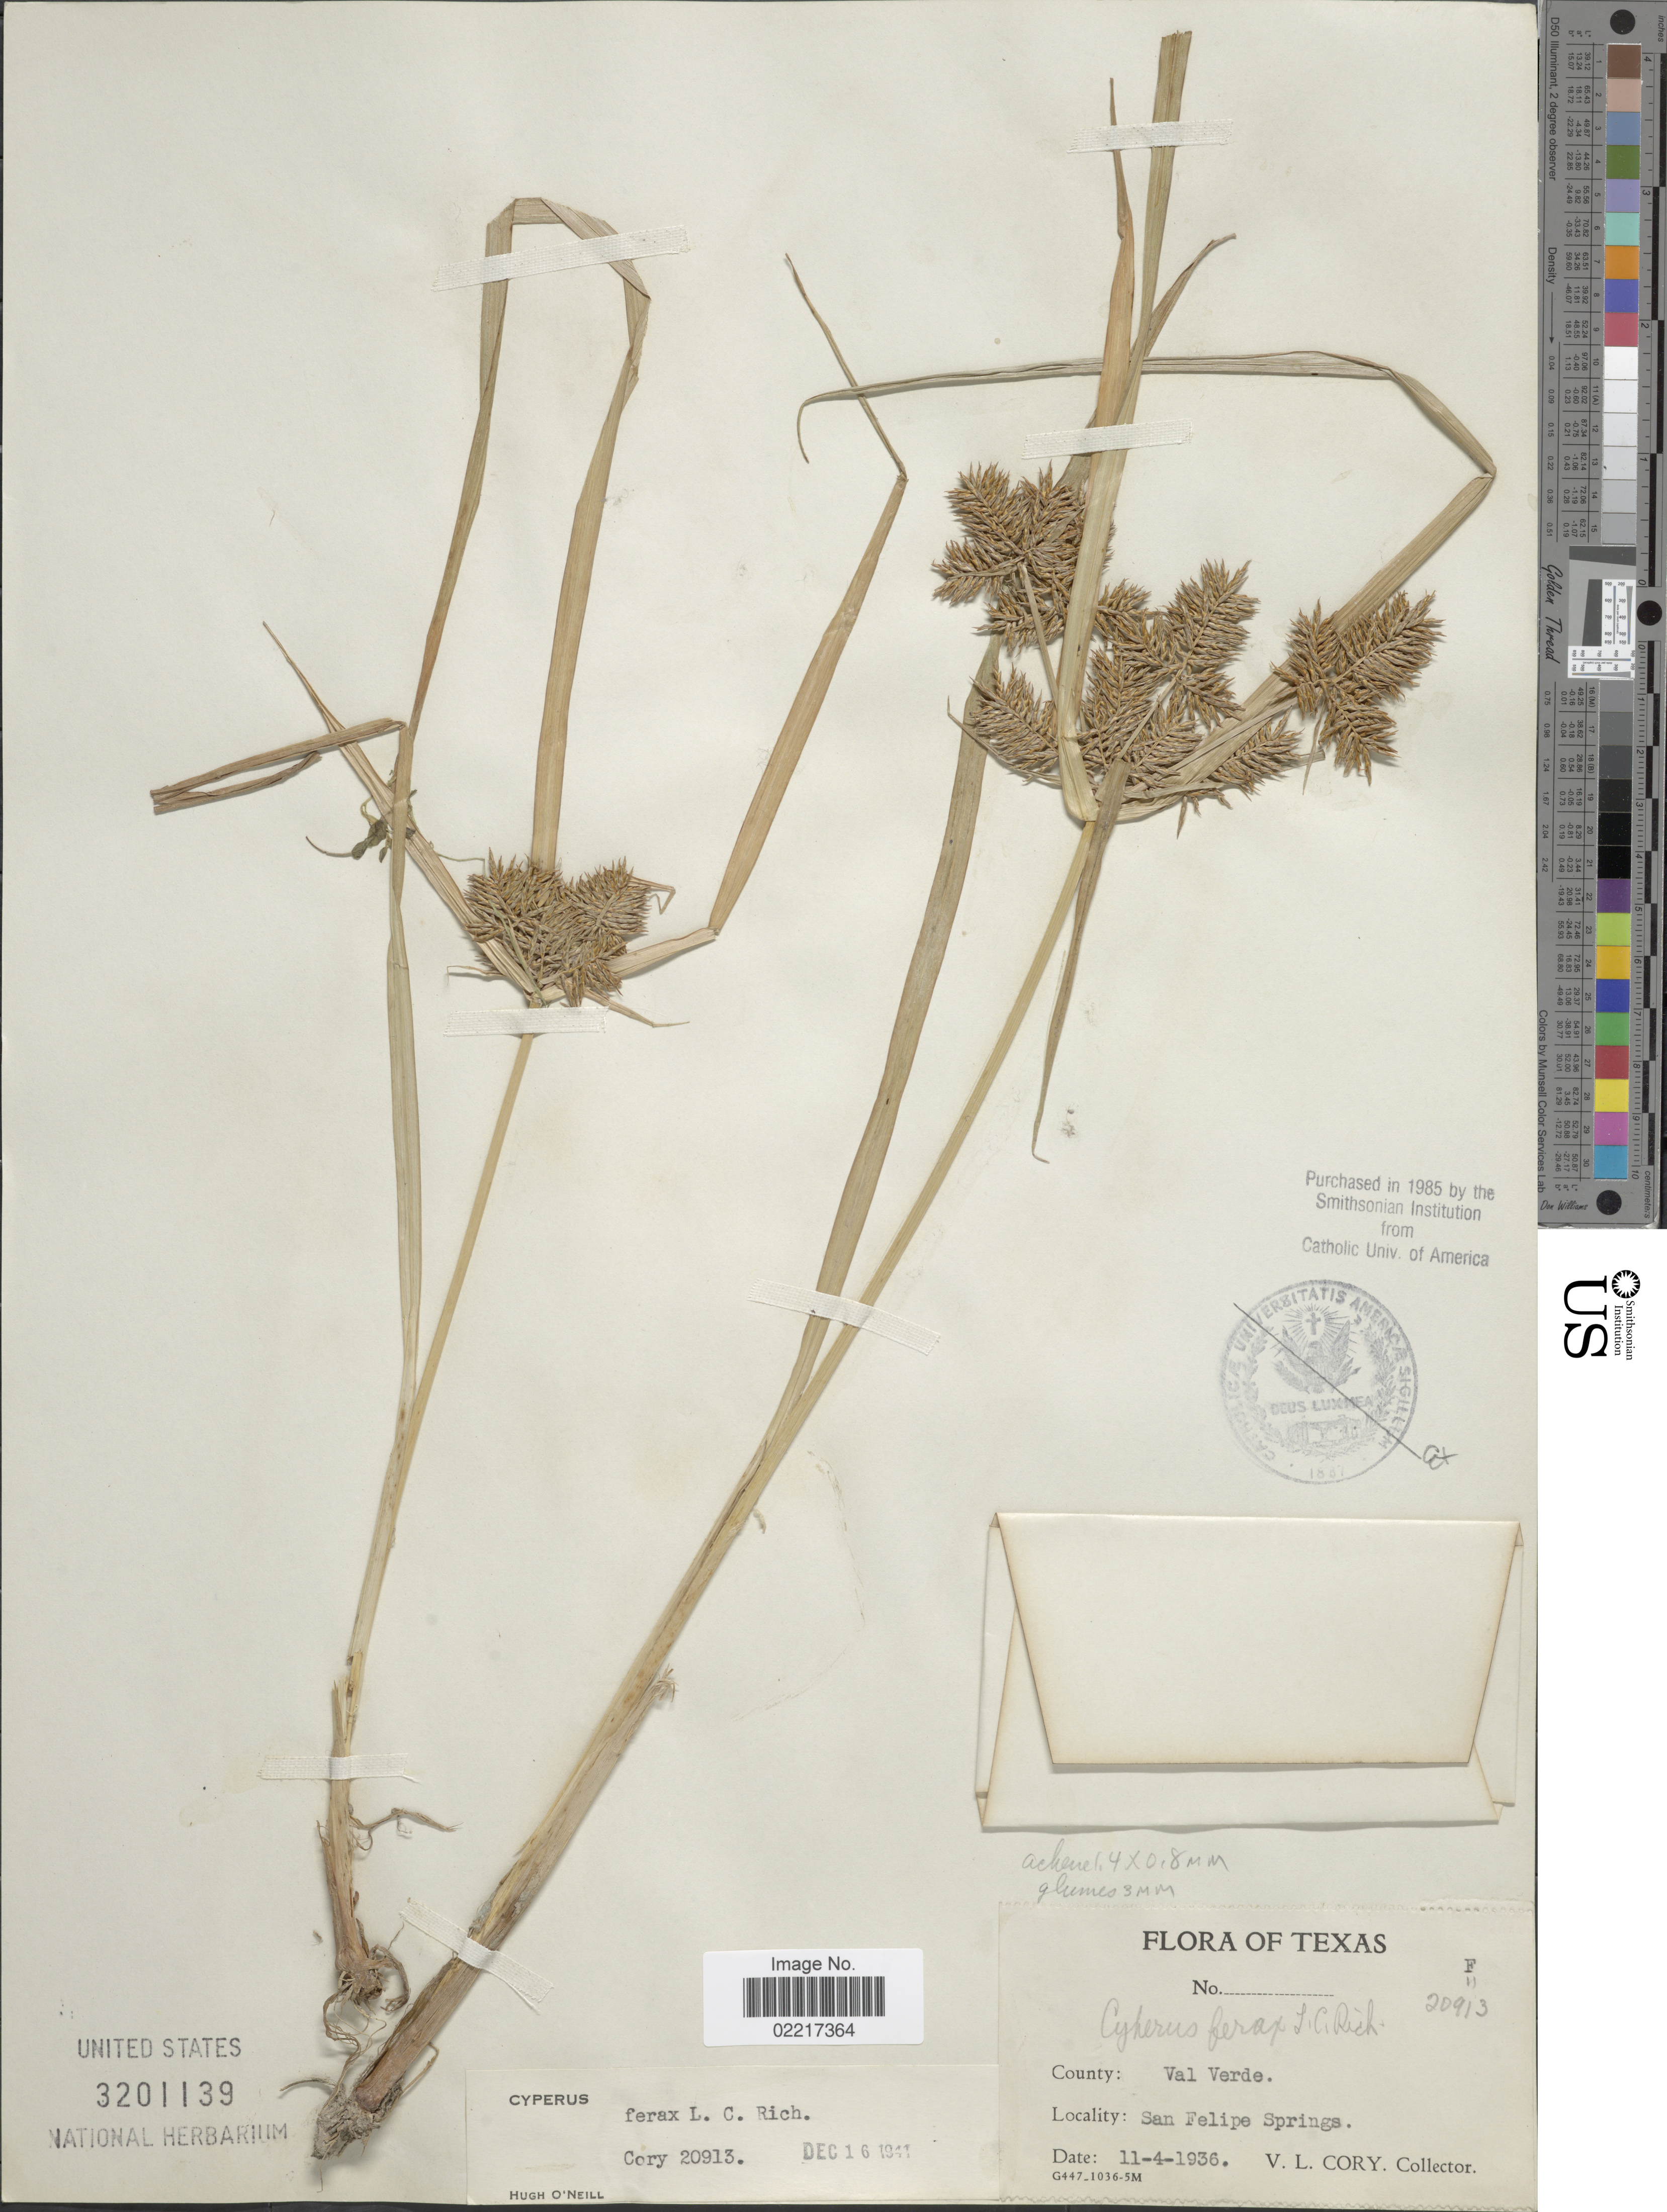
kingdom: Plantae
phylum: Tracheophyta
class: Liliopsida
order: Poales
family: Cyperaceae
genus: Cyperus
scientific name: Cyperus odoratus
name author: L.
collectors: V. Cory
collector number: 20193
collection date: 1936-11-04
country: United States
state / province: Texas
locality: County Val Verde, San Felipe Springs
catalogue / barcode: US 3201139